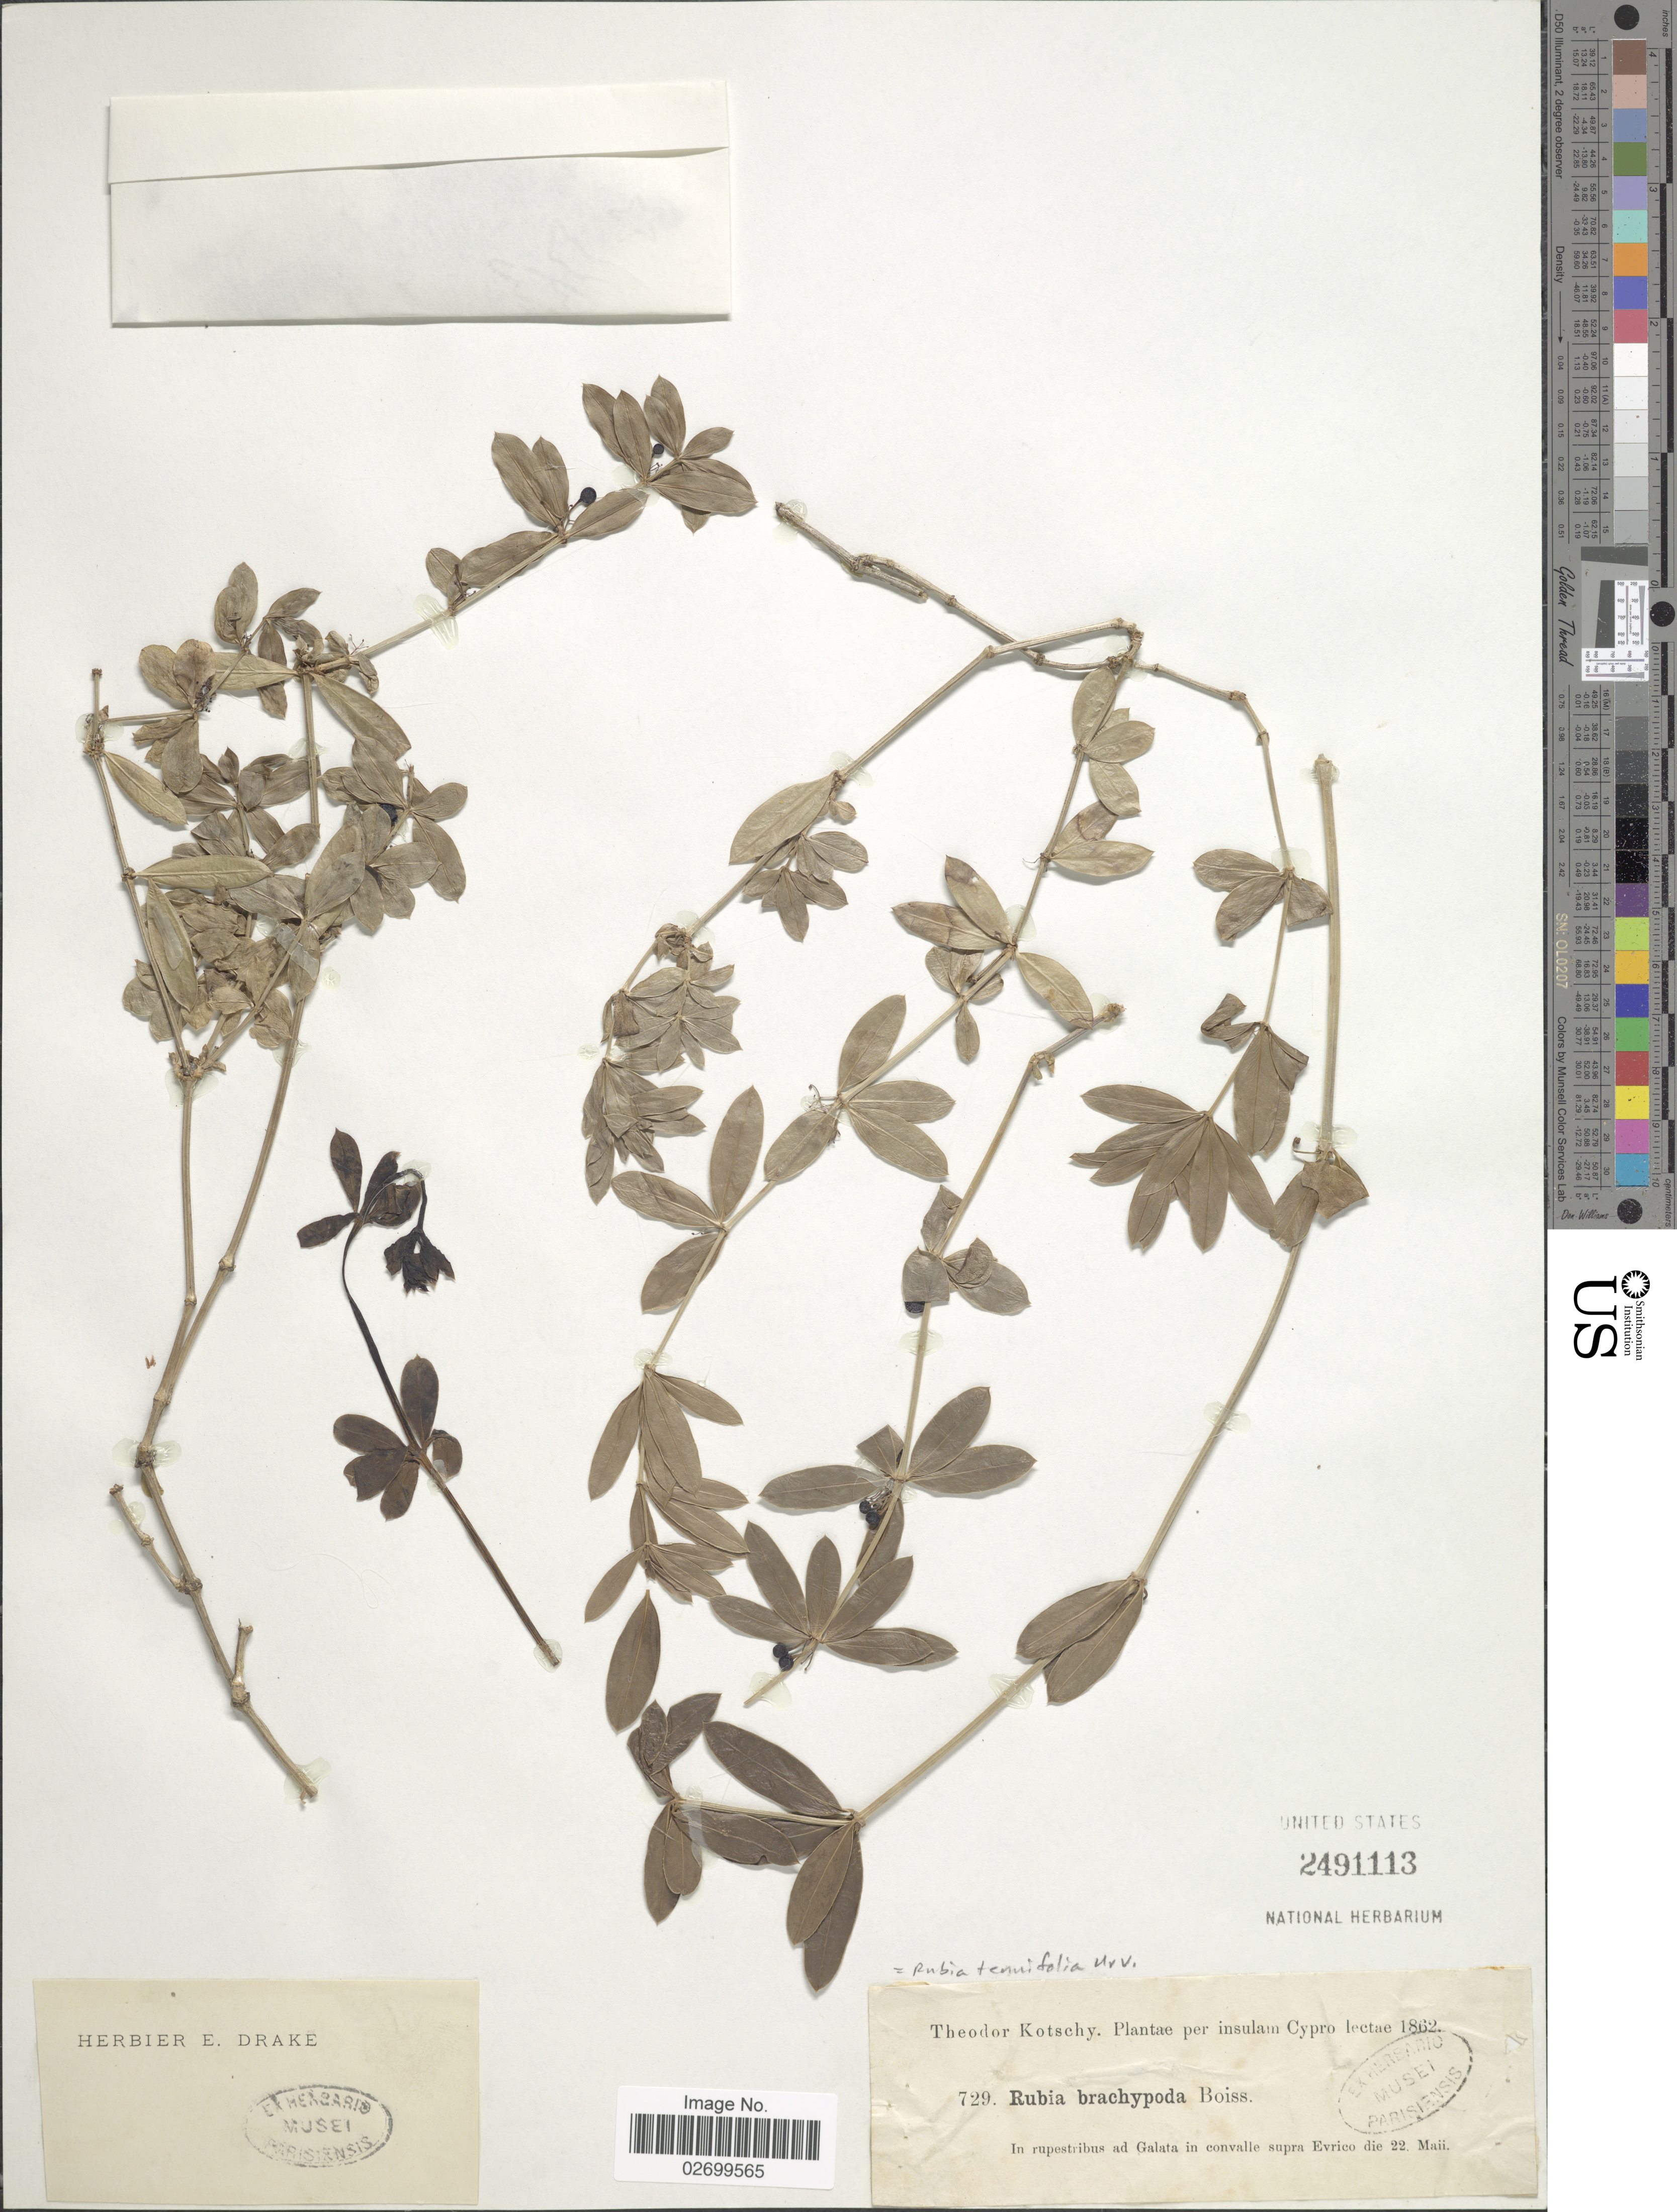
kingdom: Plantae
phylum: Tracheophyta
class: Magnoliopsida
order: Gentianales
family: Rubiaceae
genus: Rubia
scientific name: Rubia tenuifolia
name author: d'Urv.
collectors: K. G. Kotschy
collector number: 729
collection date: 1862-05-22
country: Turkey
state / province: Istanbul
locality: Insulam Cypro, in rupestribus ad Galata in convalle supra Evrico.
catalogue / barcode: US 2491113